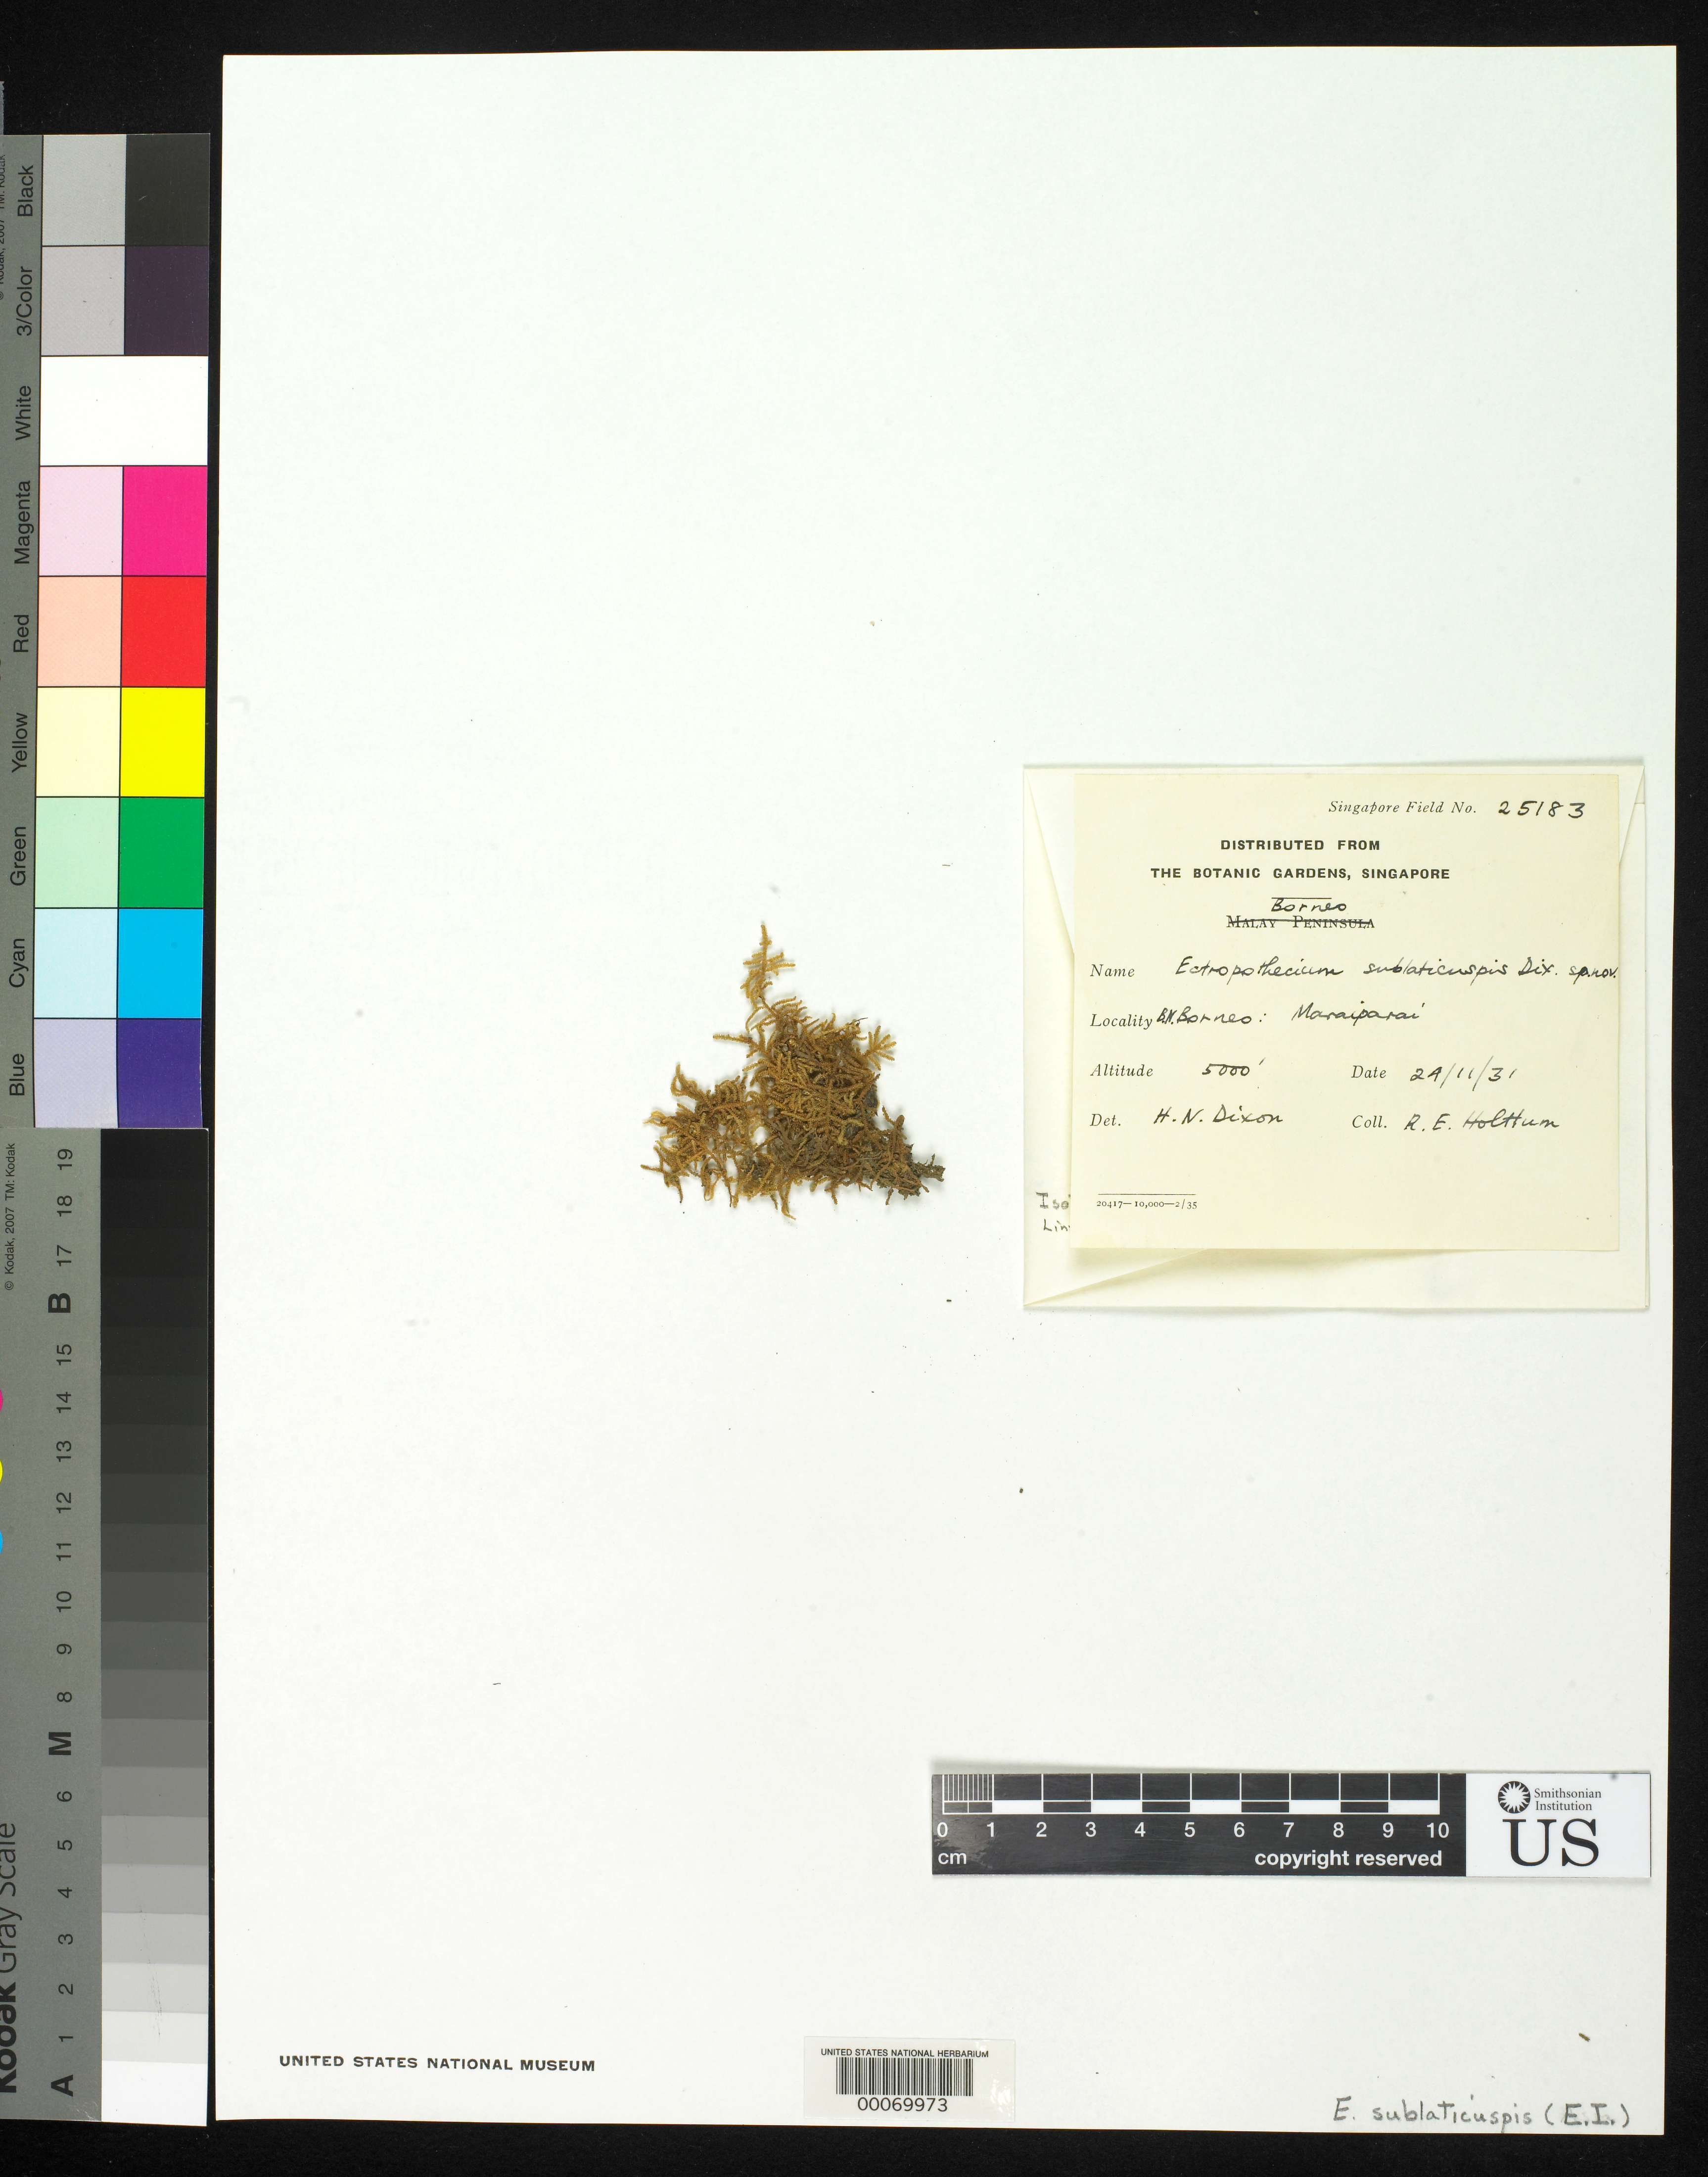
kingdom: Plantae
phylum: Bryophyta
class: Bryopsida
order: Hypnales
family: Hypnaceae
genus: Ectropothecium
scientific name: Ectropothecium sublaticuspis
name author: Dixon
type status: Isotype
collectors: R. E. Holttum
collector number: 25183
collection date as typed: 24 Nov 1931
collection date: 1931-11-24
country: Brunei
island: Borneo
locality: Maraipara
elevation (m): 1524